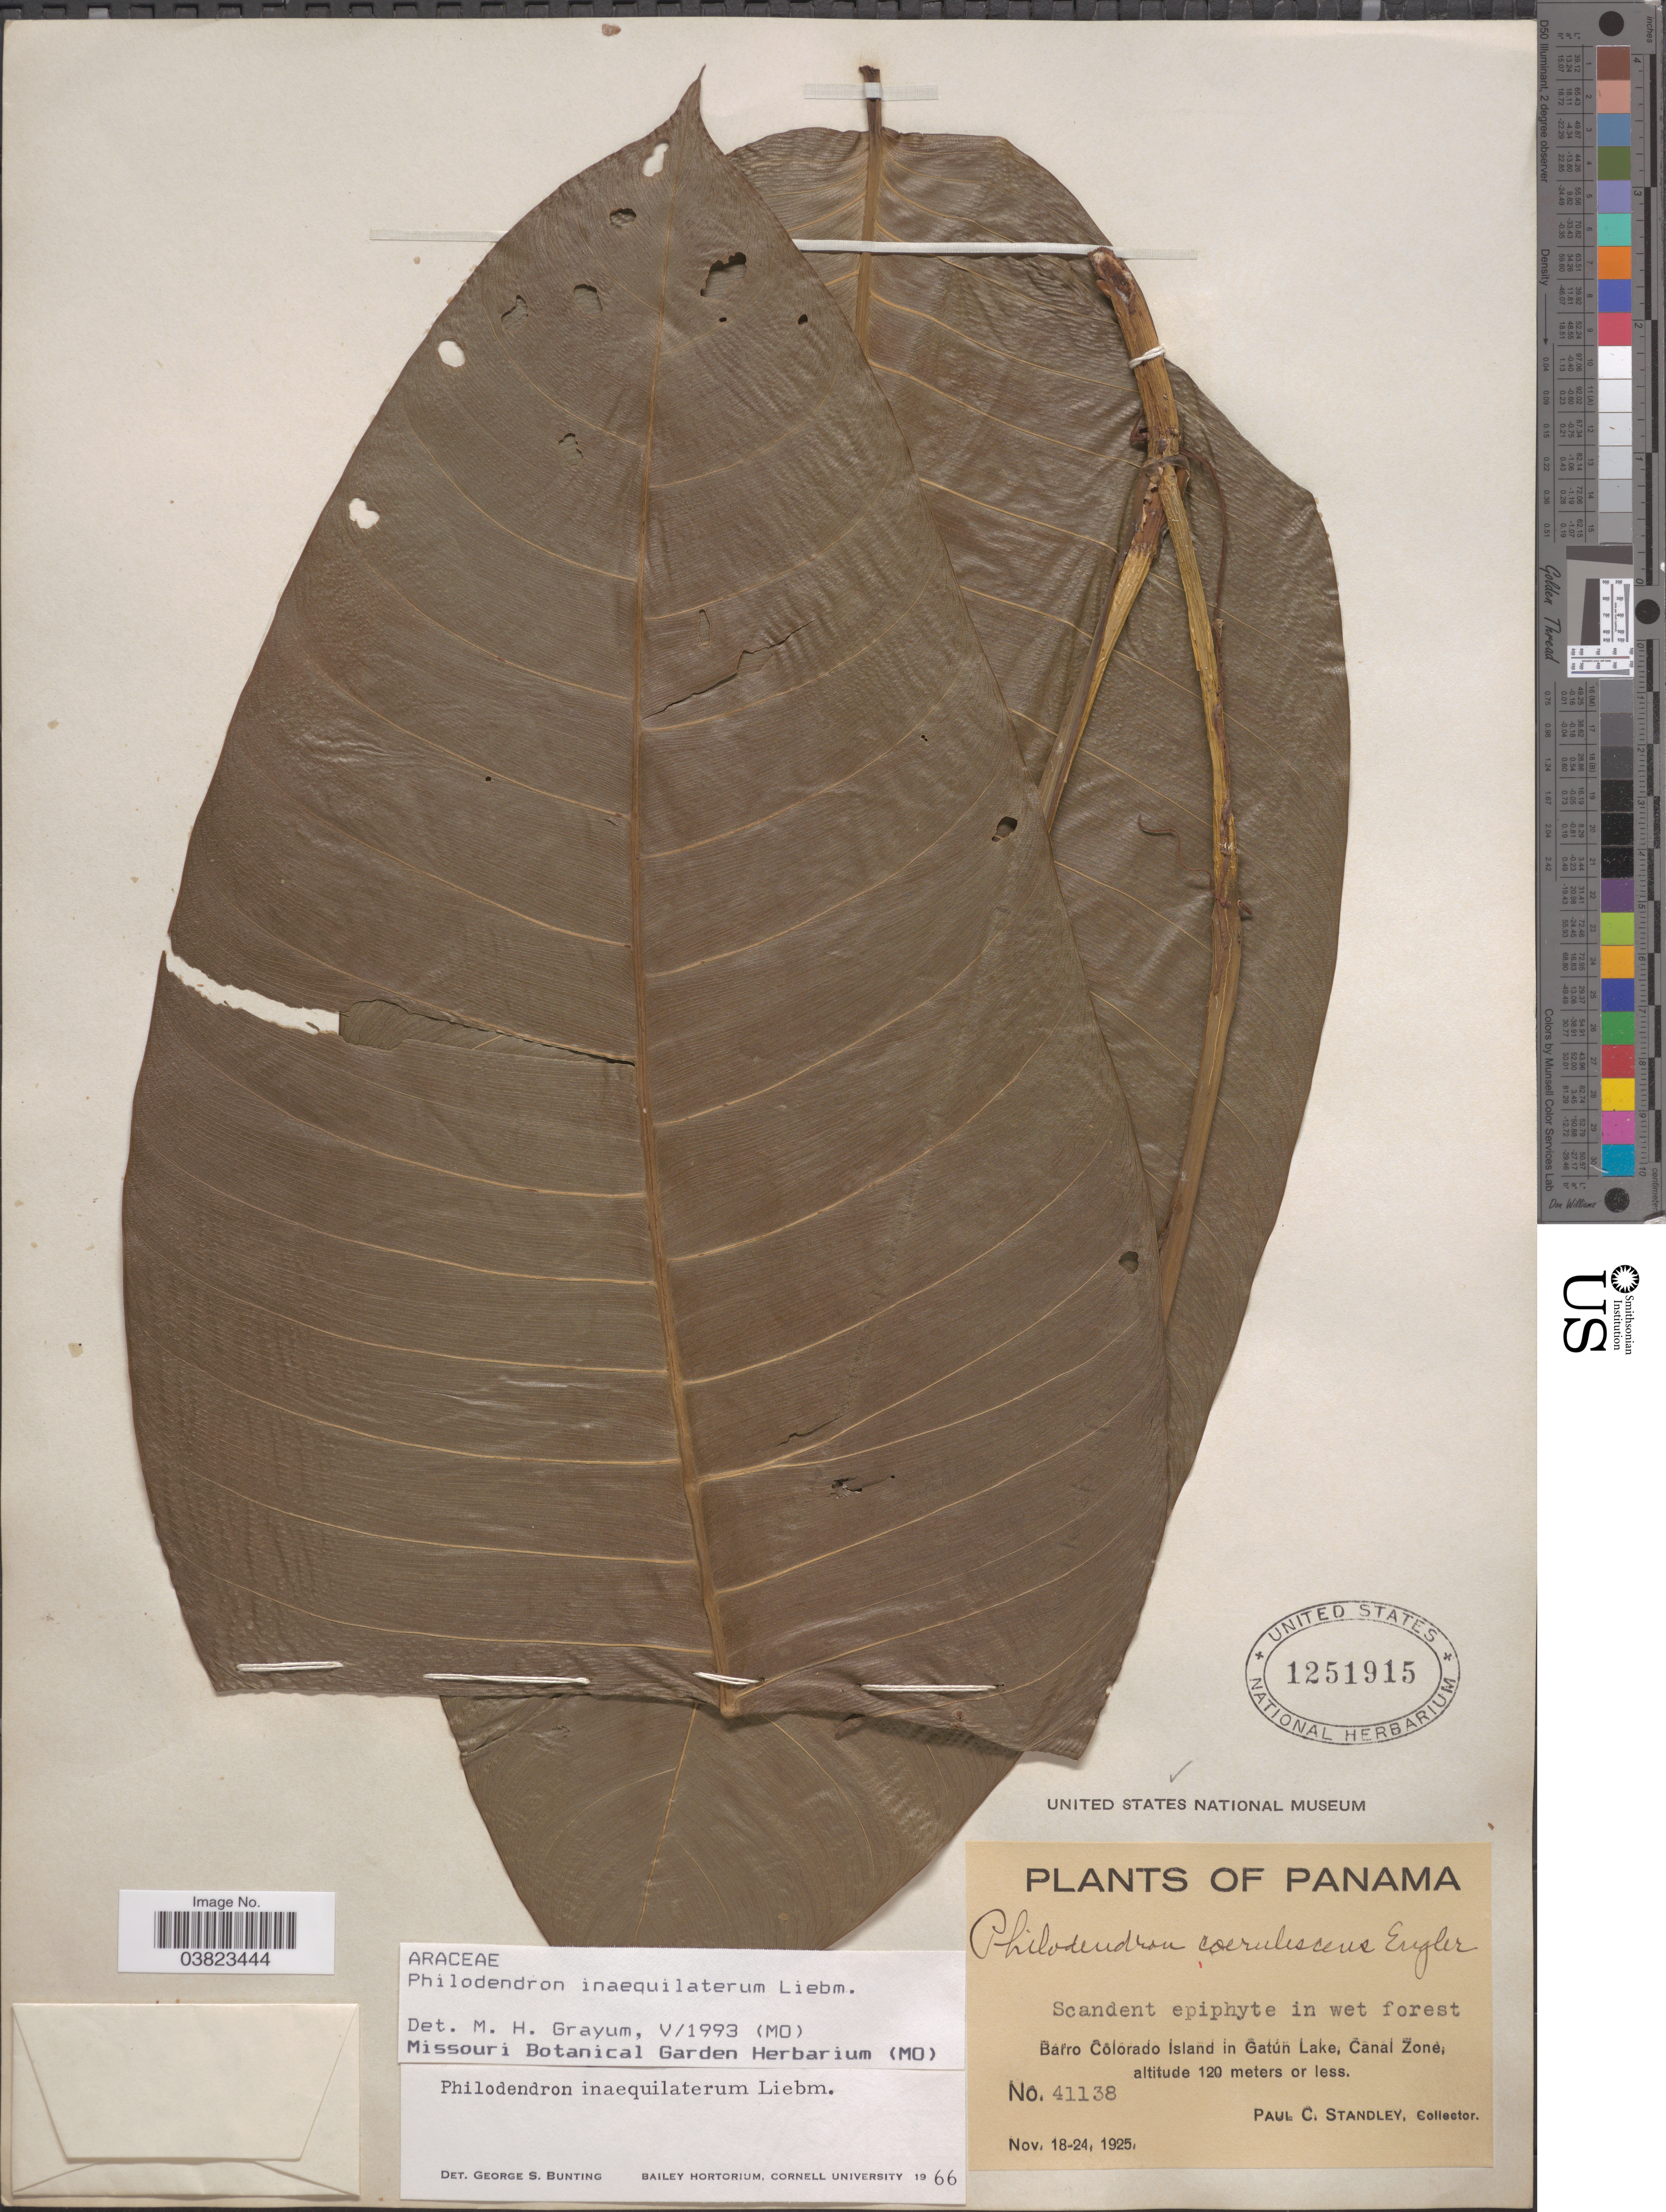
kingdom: Plantae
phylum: Tracheophyta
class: Liliopsida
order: Alismatales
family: Araceae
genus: Philodendron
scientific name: Philodendron inaequilaterum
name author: Liebm.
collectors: P. C. Standley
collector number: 41138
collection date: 1925-11-18/1925-11-24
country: Panama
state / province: Panamá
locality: Barro Colorado Island in Gatún Lake, Canal Zone.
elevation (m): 120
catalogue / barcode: US 1251915